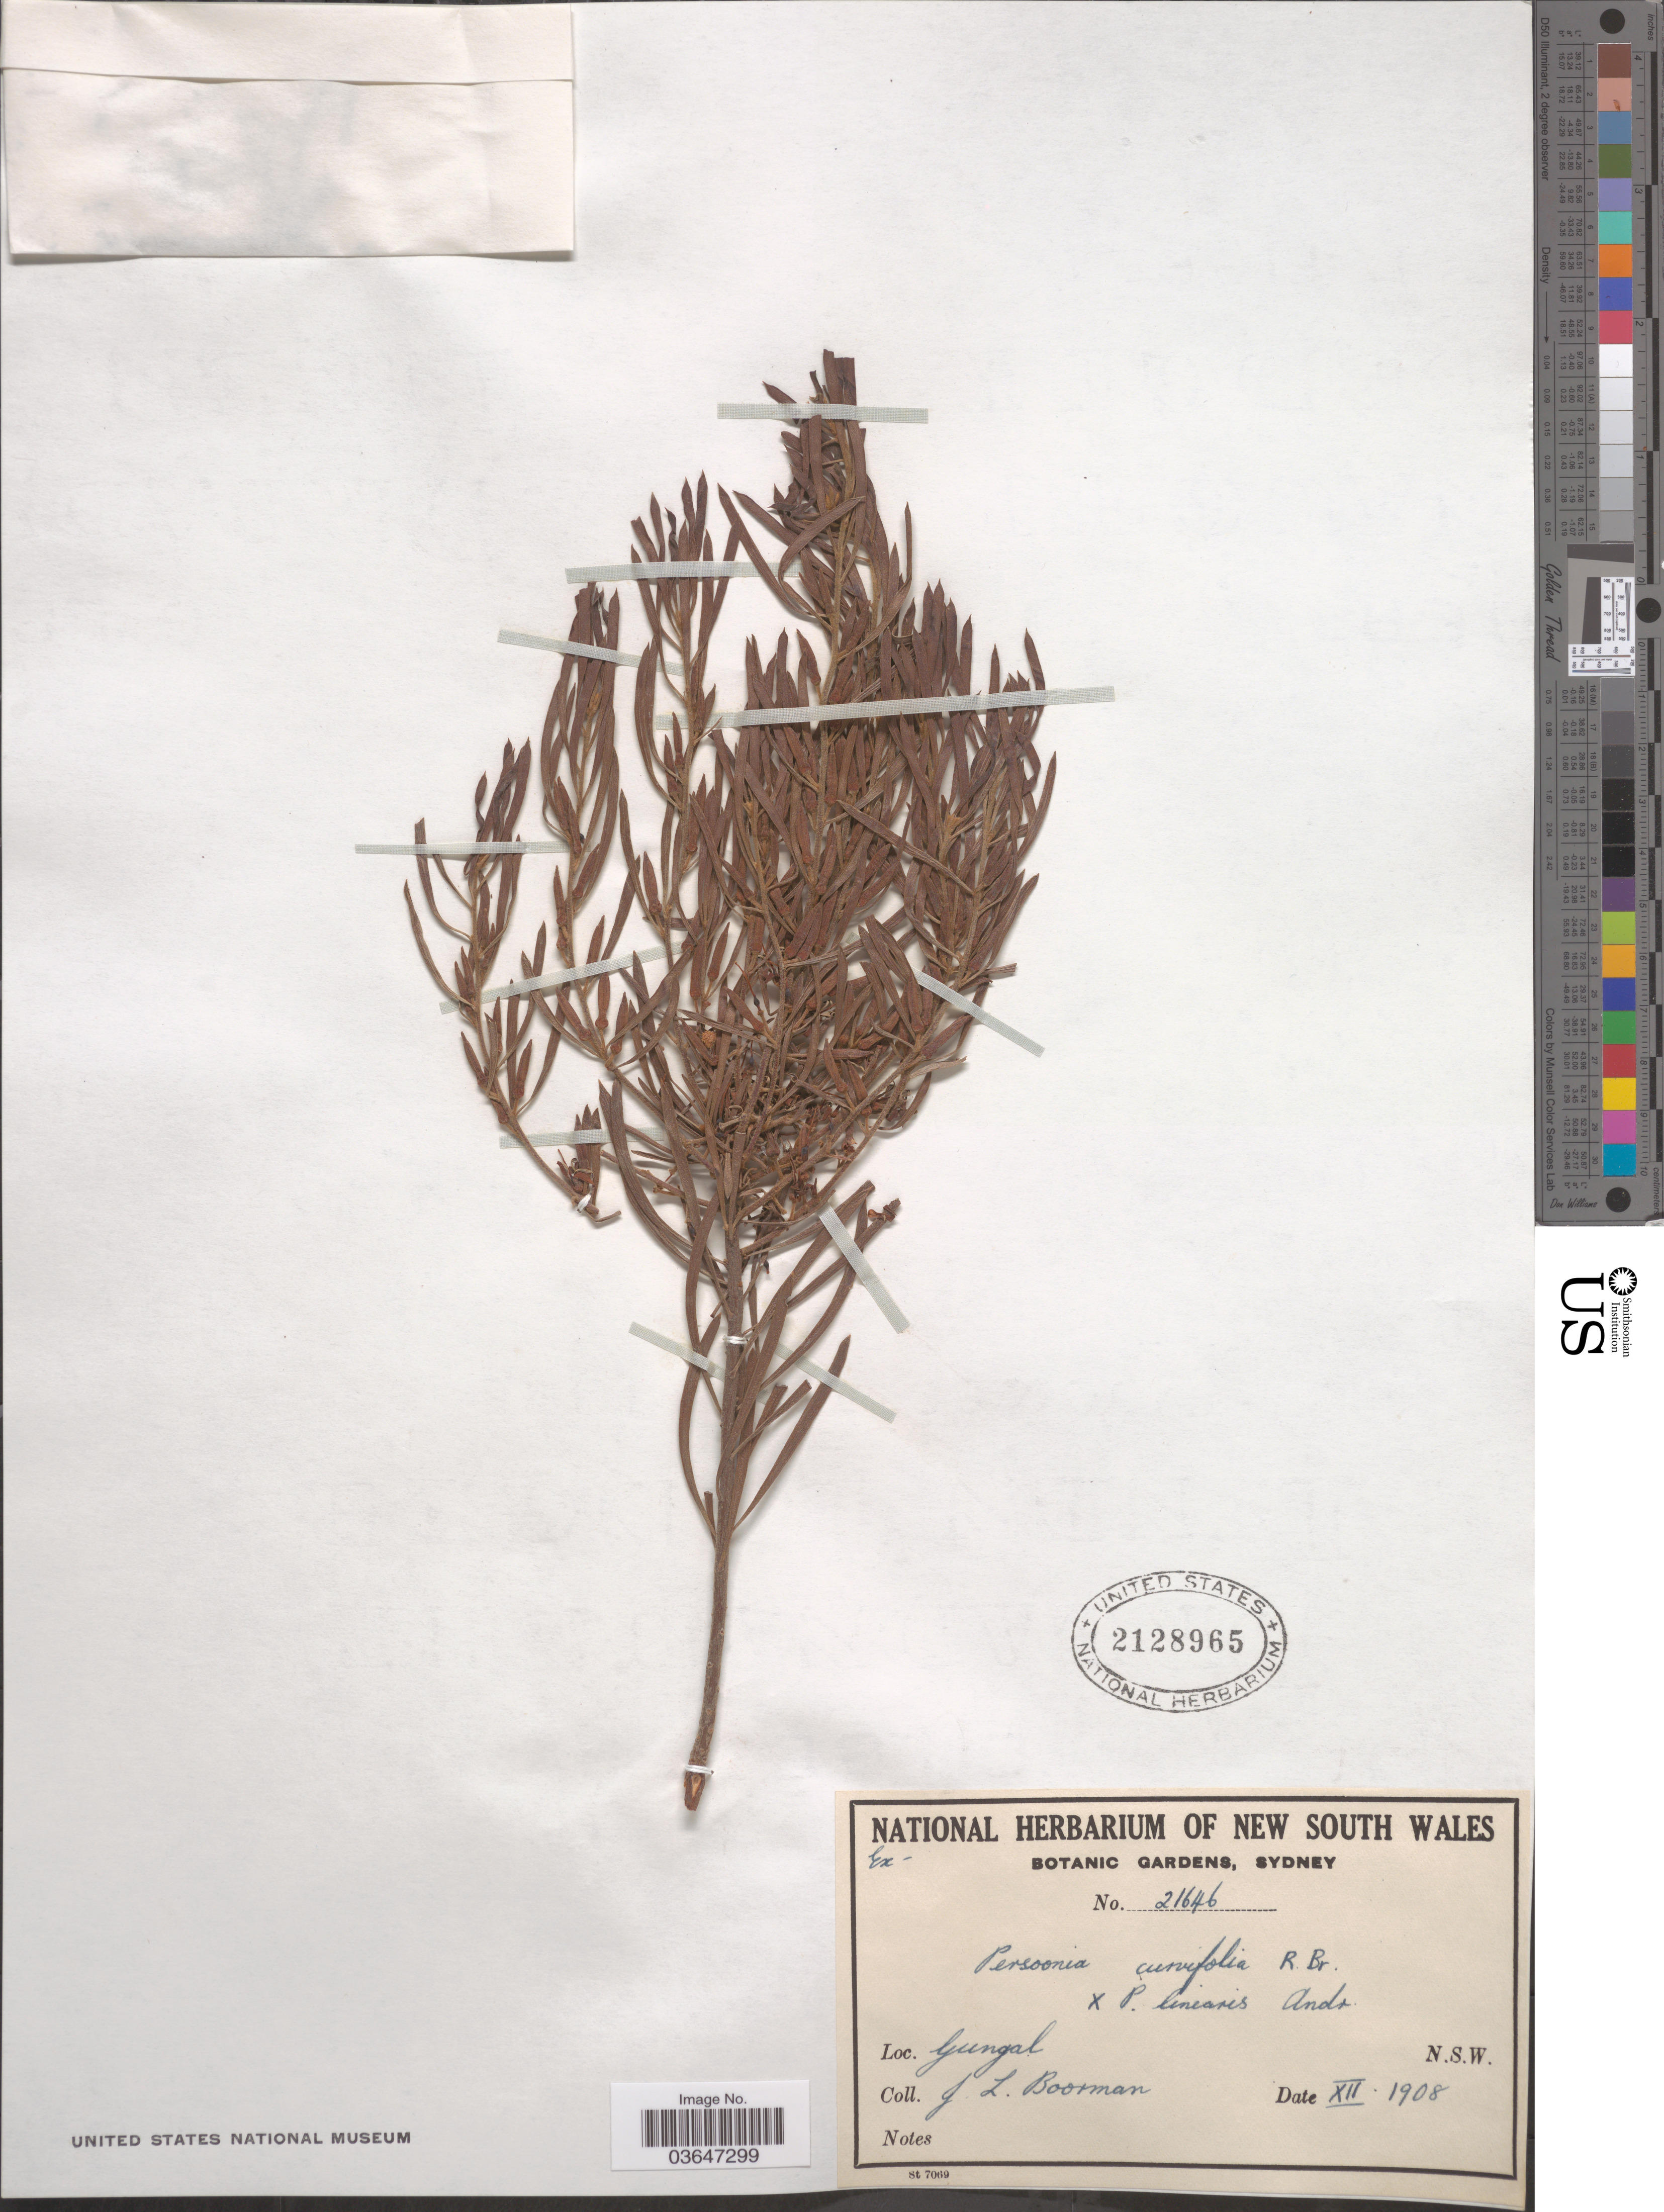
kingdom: Plantae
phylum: Tracheophyta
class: Magnoliopsida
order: Proteales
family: Proteaceae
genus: Persoonia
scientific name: Persoonia curvifolia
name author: R. Br.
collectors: J. Boorman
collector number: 21646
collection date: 1908-12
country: Australia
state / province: New South Wales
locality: Gungal.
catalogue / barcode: US 2128965